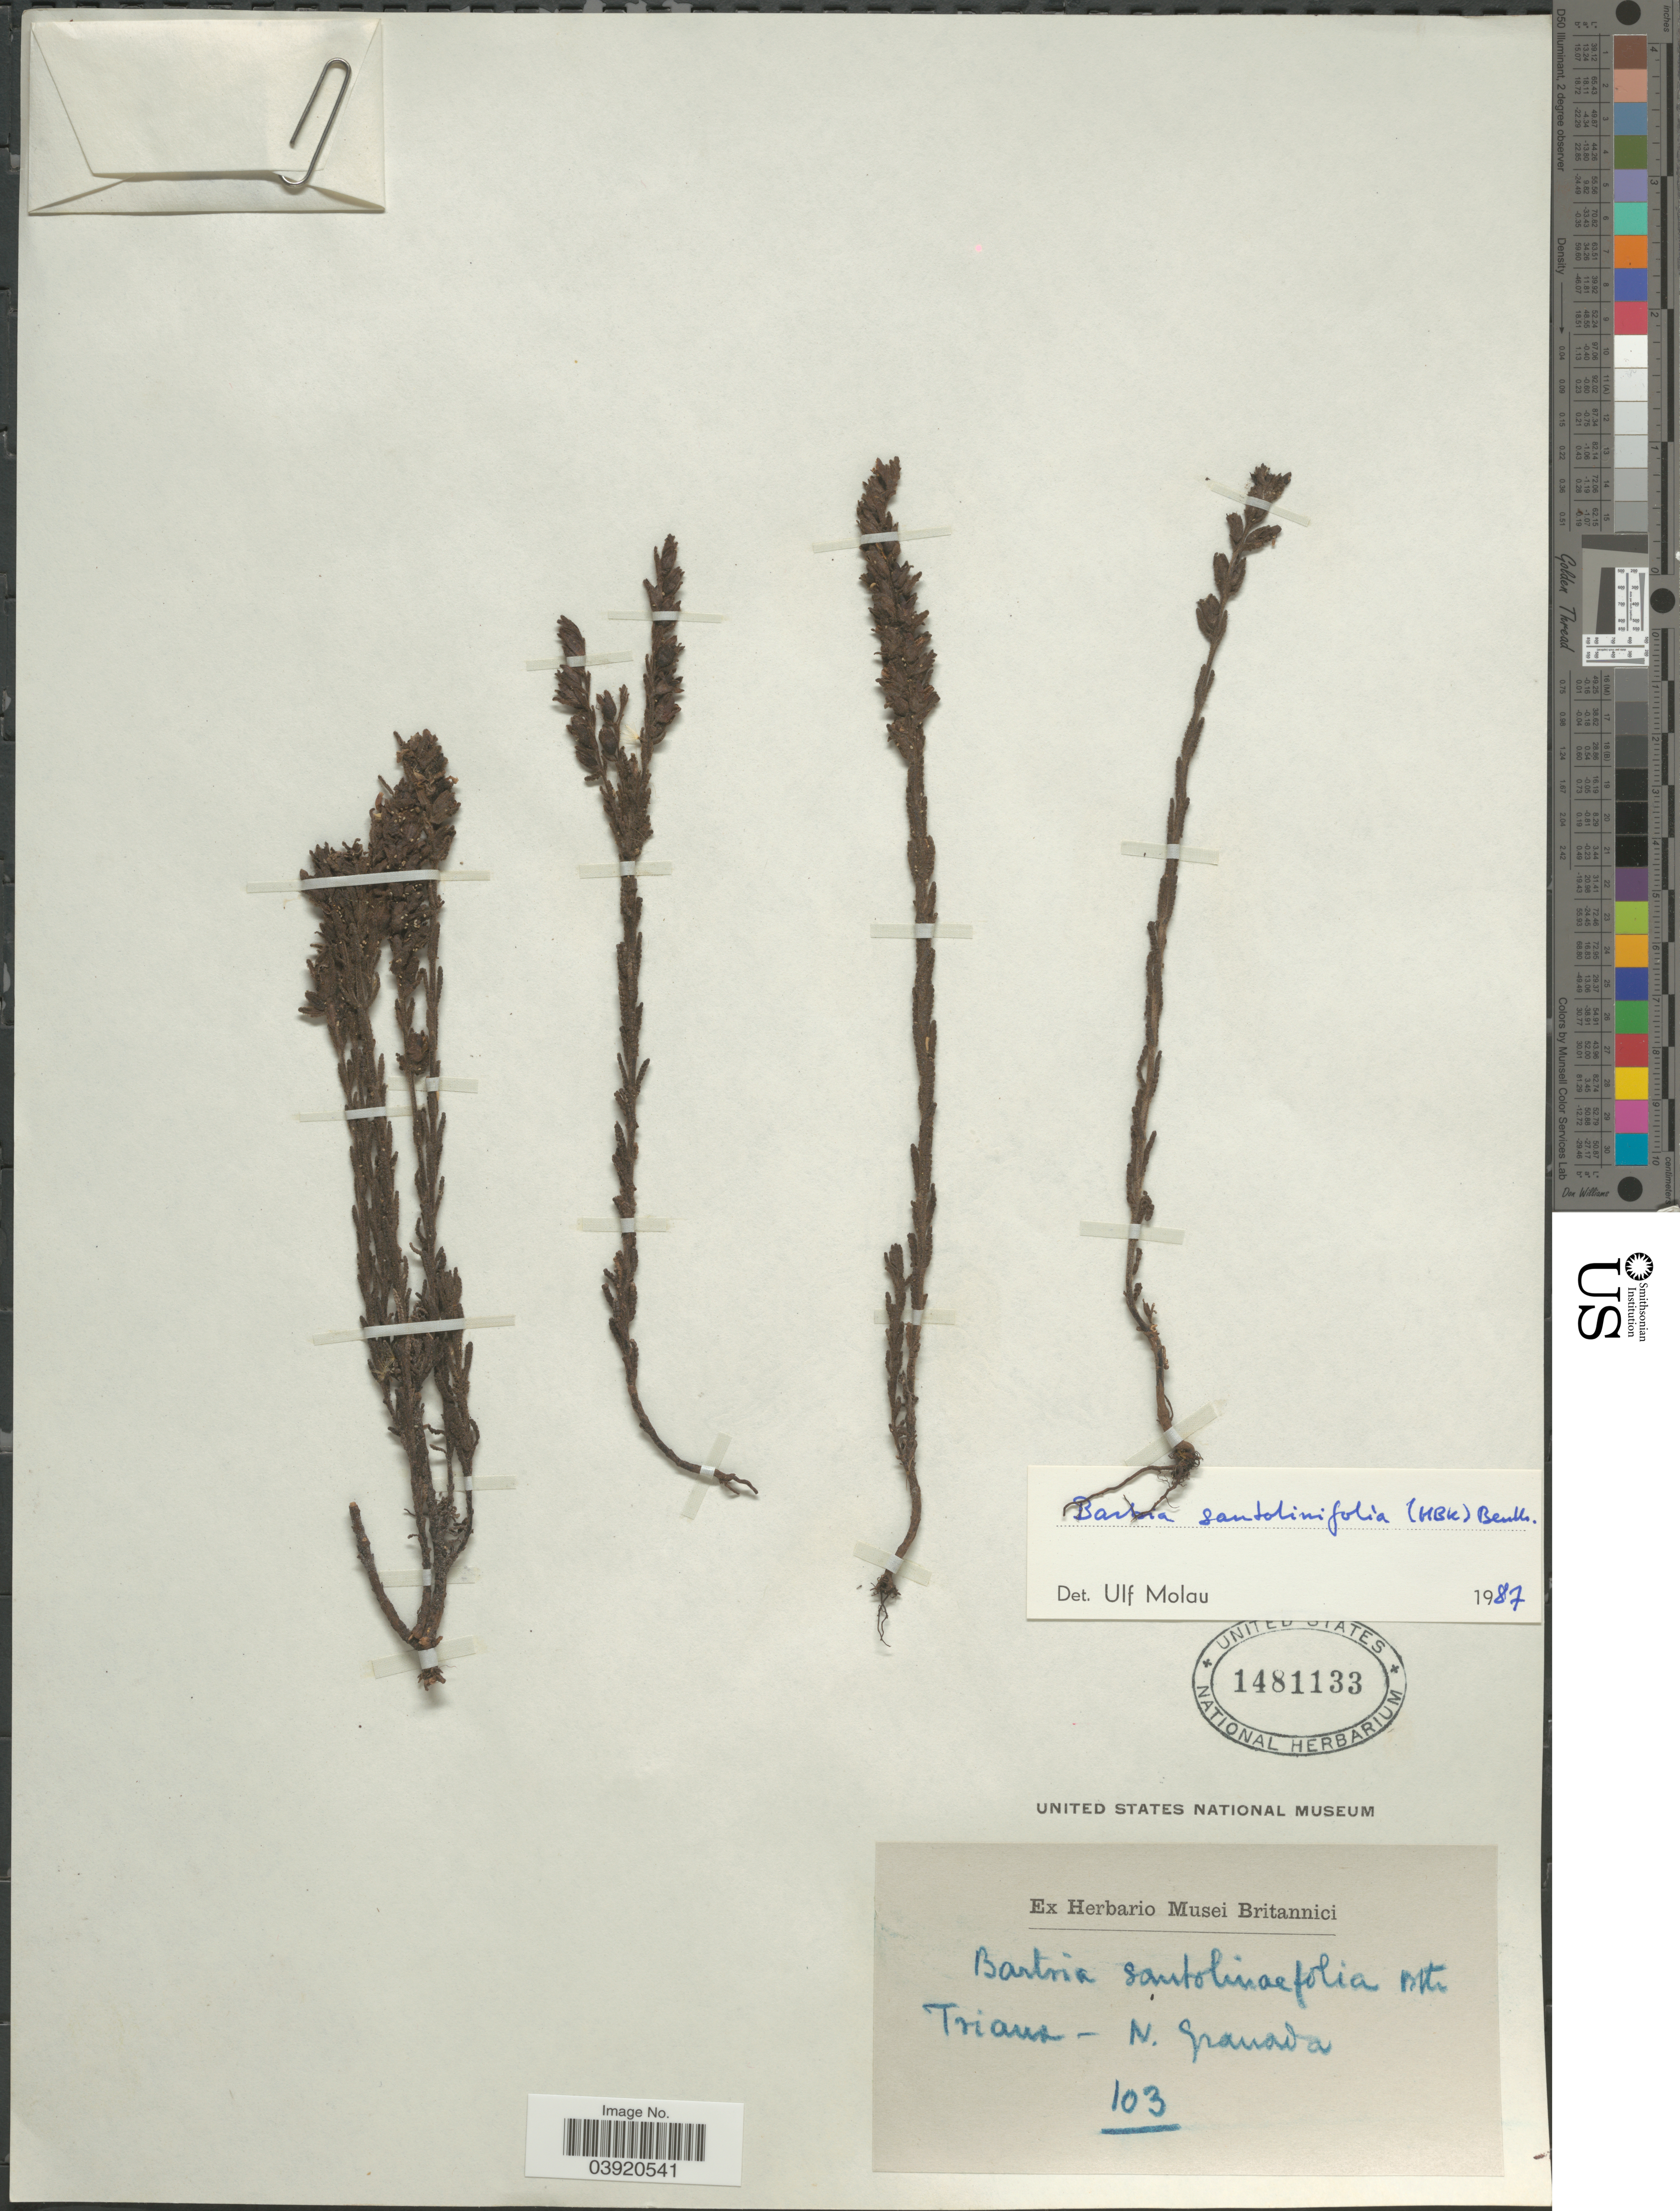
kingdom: Plantae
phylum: Tracheophyta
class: Magnoliopsida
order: Lamiales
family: Orobanchaceae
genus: Bartsia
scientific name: Bartsia santolinifolia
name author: (Kunth) Benth.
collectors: ex herb. Musei Britannici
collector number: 103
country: Nicaragua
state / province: Granada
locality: Triaus- N. Granada.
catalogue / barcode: US 1481133